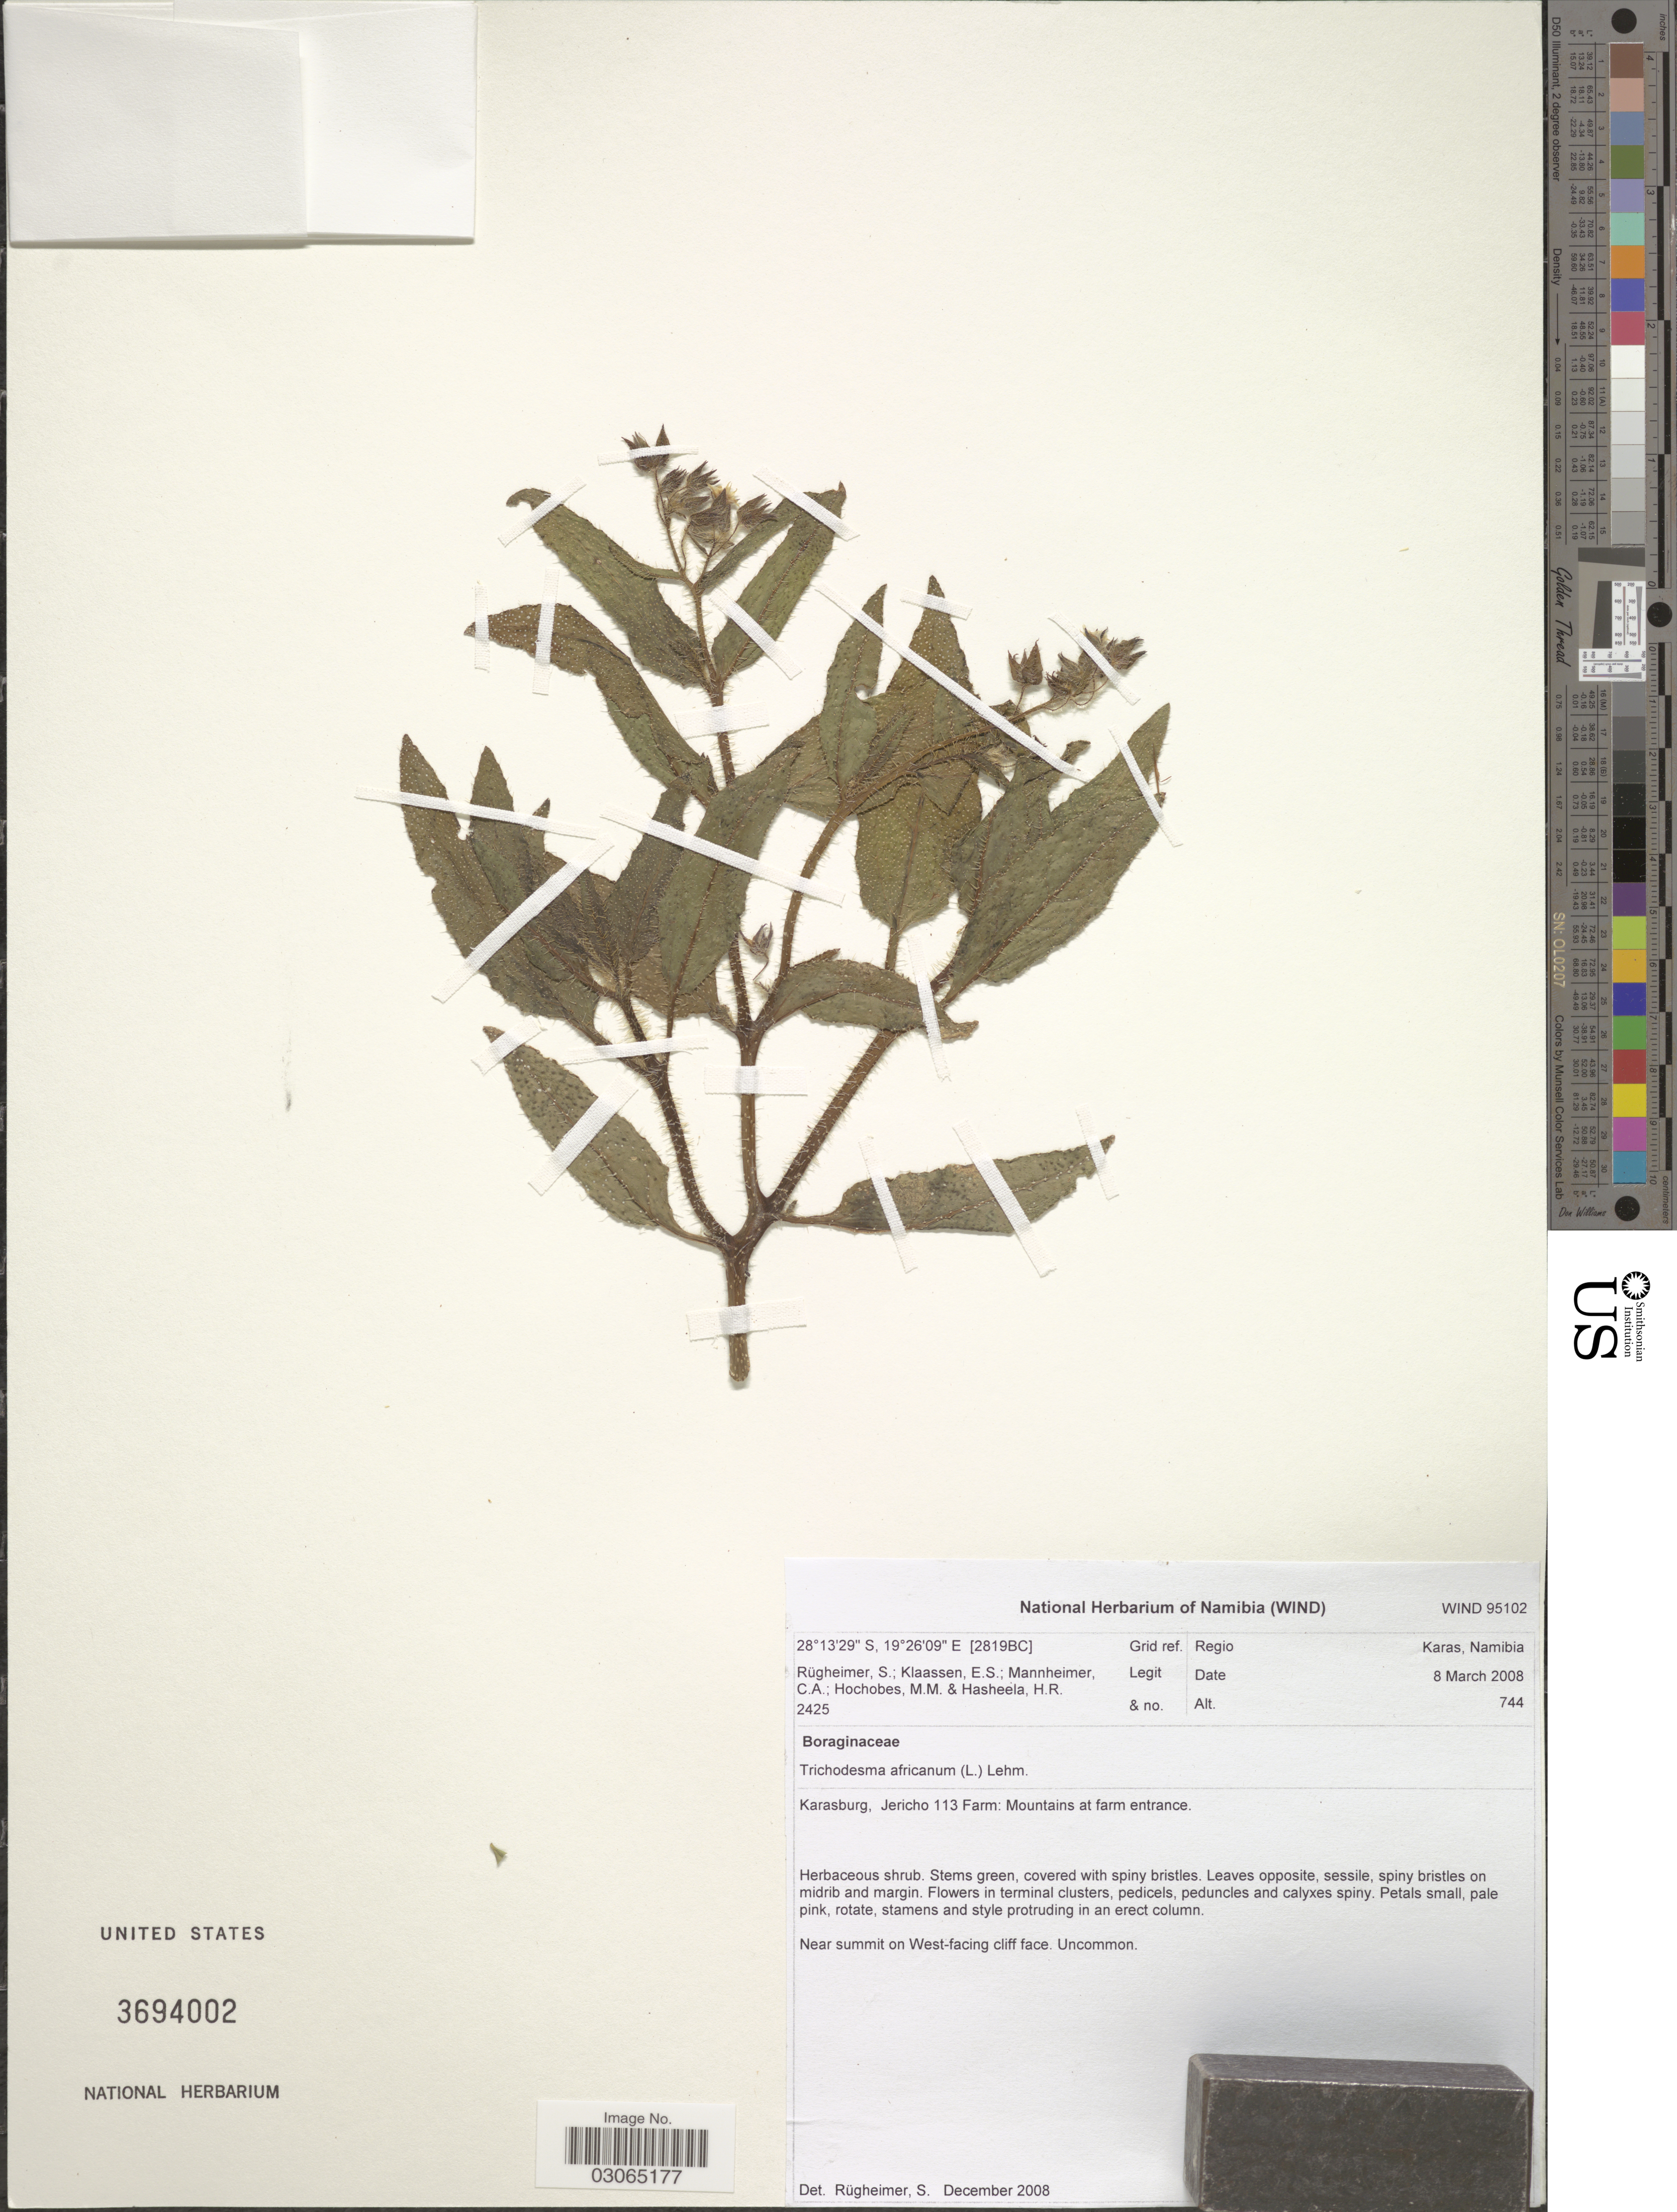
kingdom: Plantae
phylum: Tracheophyta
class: Magnoliopsida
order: Boraginales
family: Boraginaceae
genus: Trichodesma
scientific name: Trichodesma africanum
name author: (L.) Sm.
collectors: S. Rugheimer, E. S. Klaassen, C. A. Mannheimer, M. Hochobes & H. Hasheela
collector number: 2425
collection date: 2008-03-08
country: Namibia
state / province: Karas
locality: [2819BC] Grid ref. regio Karas. Karasburg, Jericho 113 Farm: Mountains at farm entrance.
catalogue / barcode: US 3694002